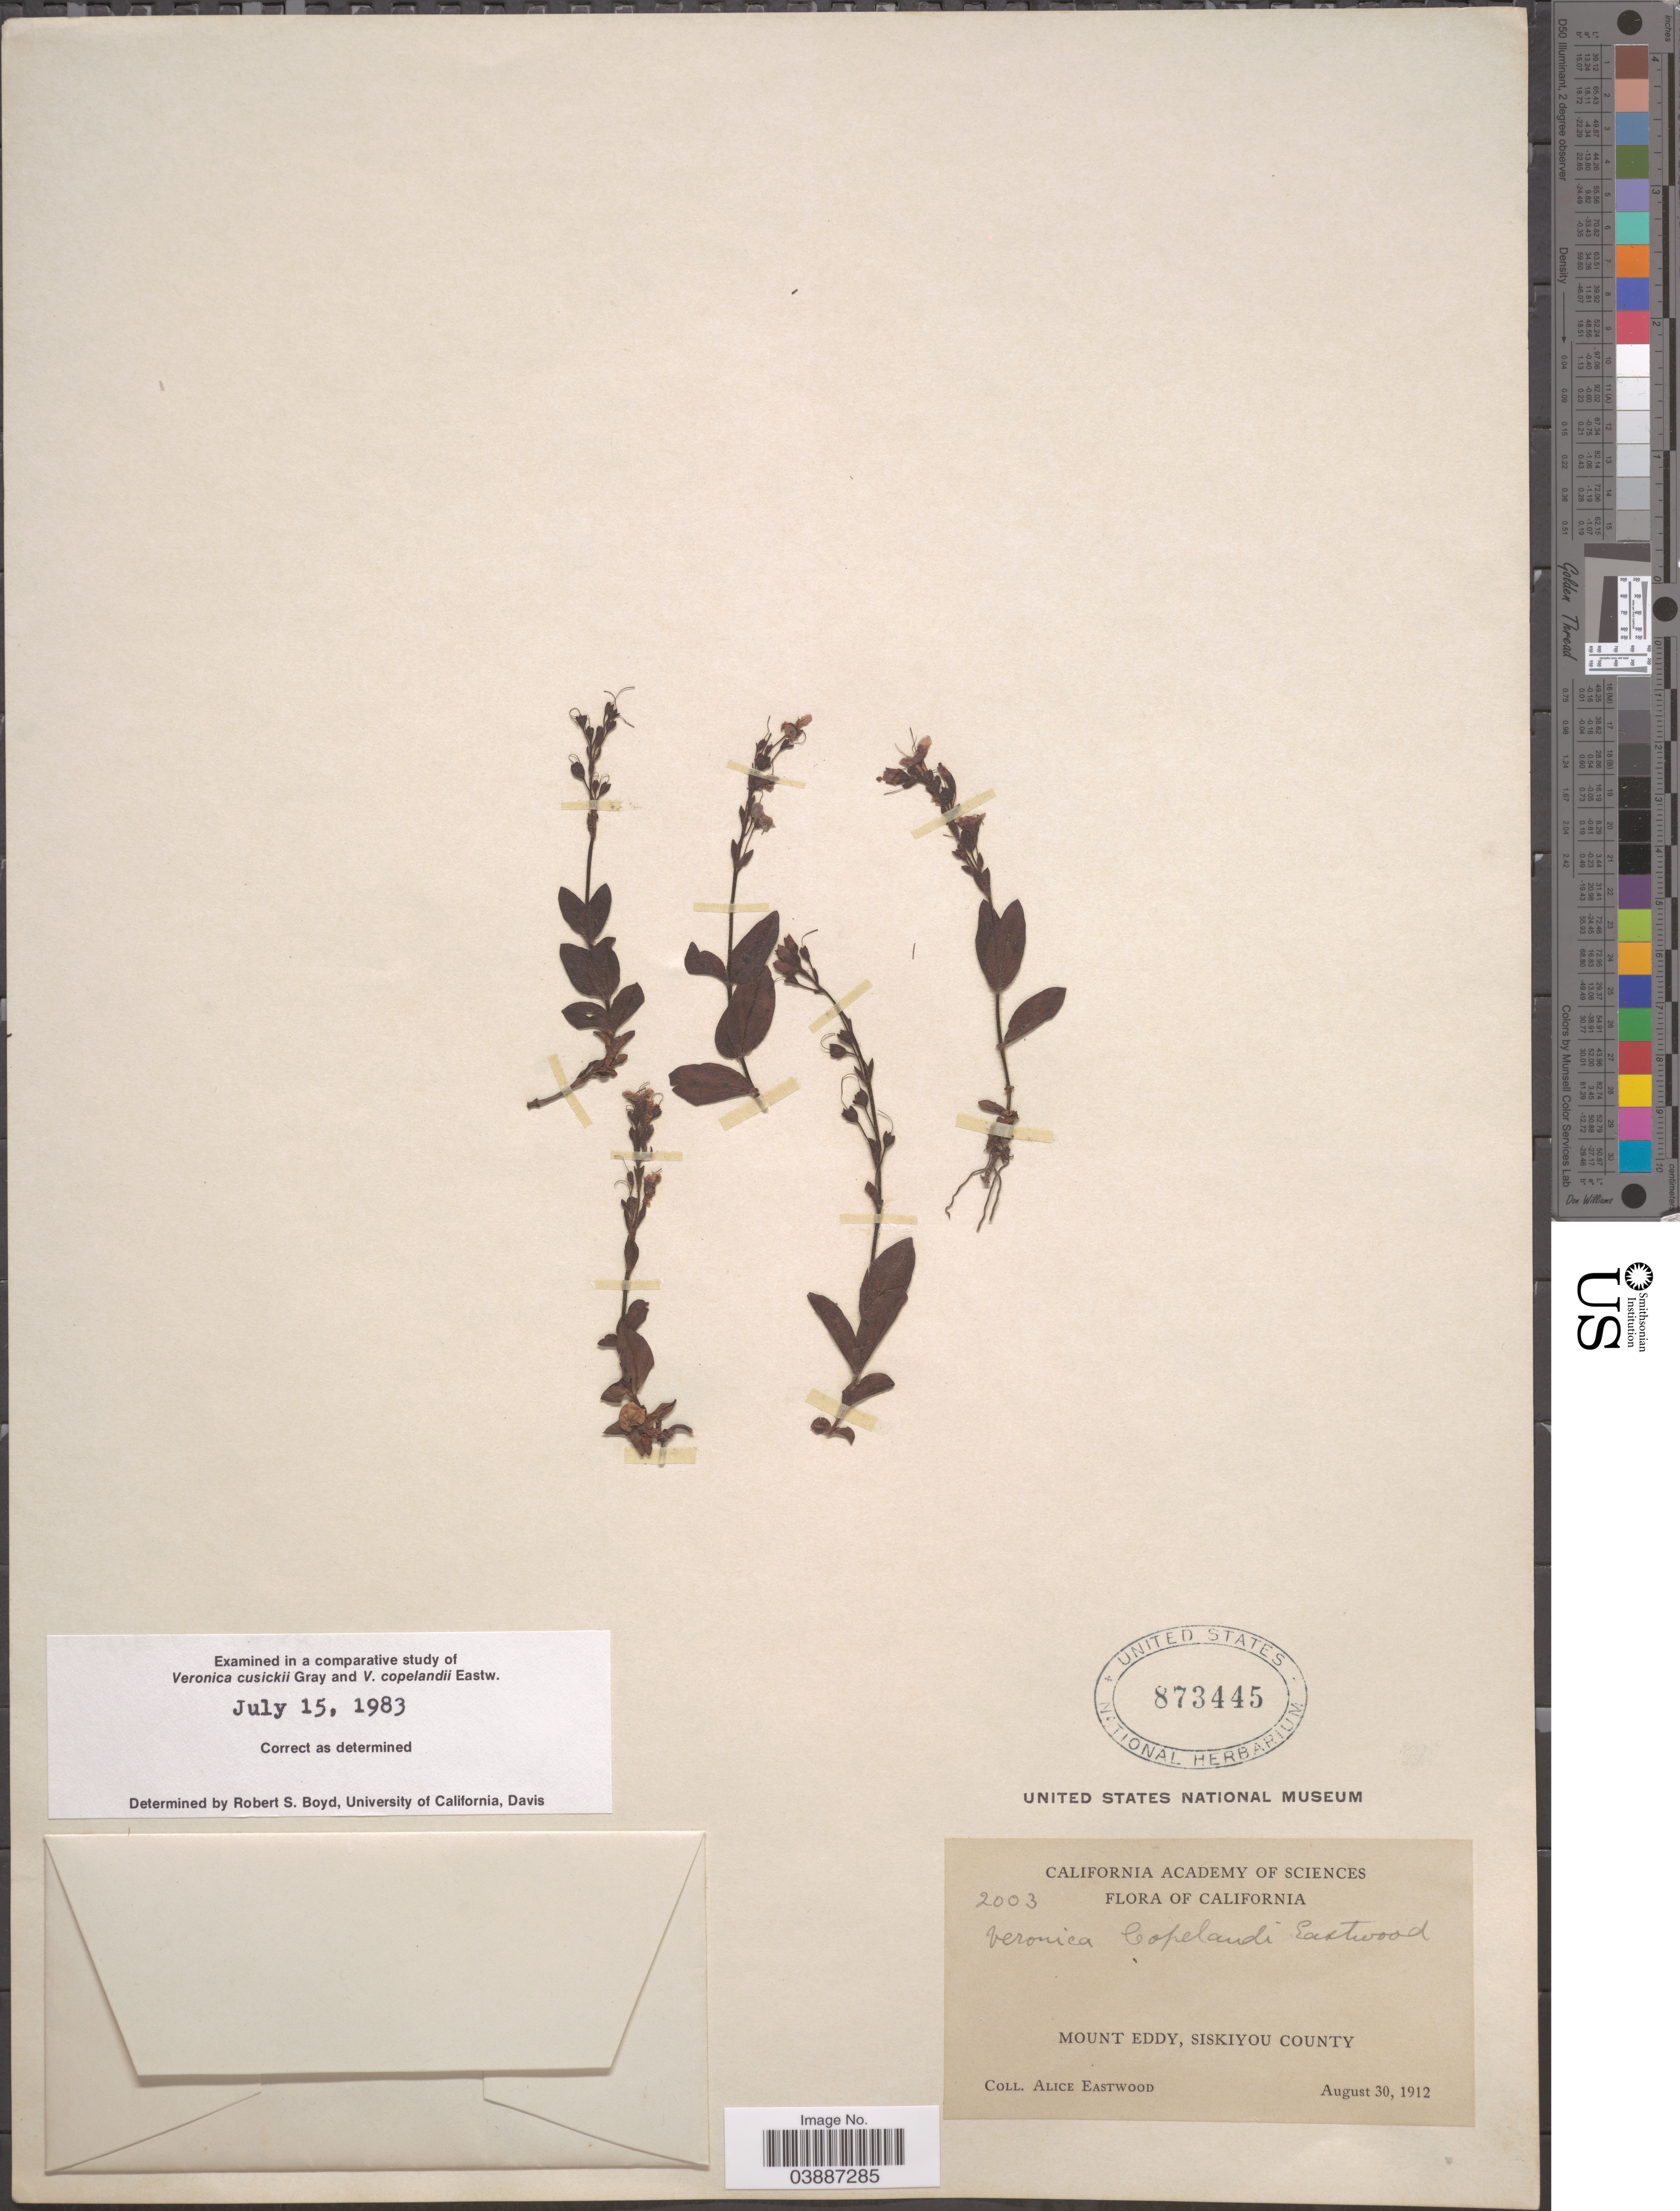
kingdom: Plantae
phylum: Tracheophyta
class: Magnoliopsida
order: Lamiales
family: Plantaginaceae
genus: Veronica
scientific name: Veronica copelandii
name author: Eastw.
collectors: A. Eastwood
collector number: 2003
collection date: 1912-08-30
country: United States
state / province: California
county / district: Siskiyou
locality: Mount Eddy, Siskiyou County.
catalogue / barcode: US 873445